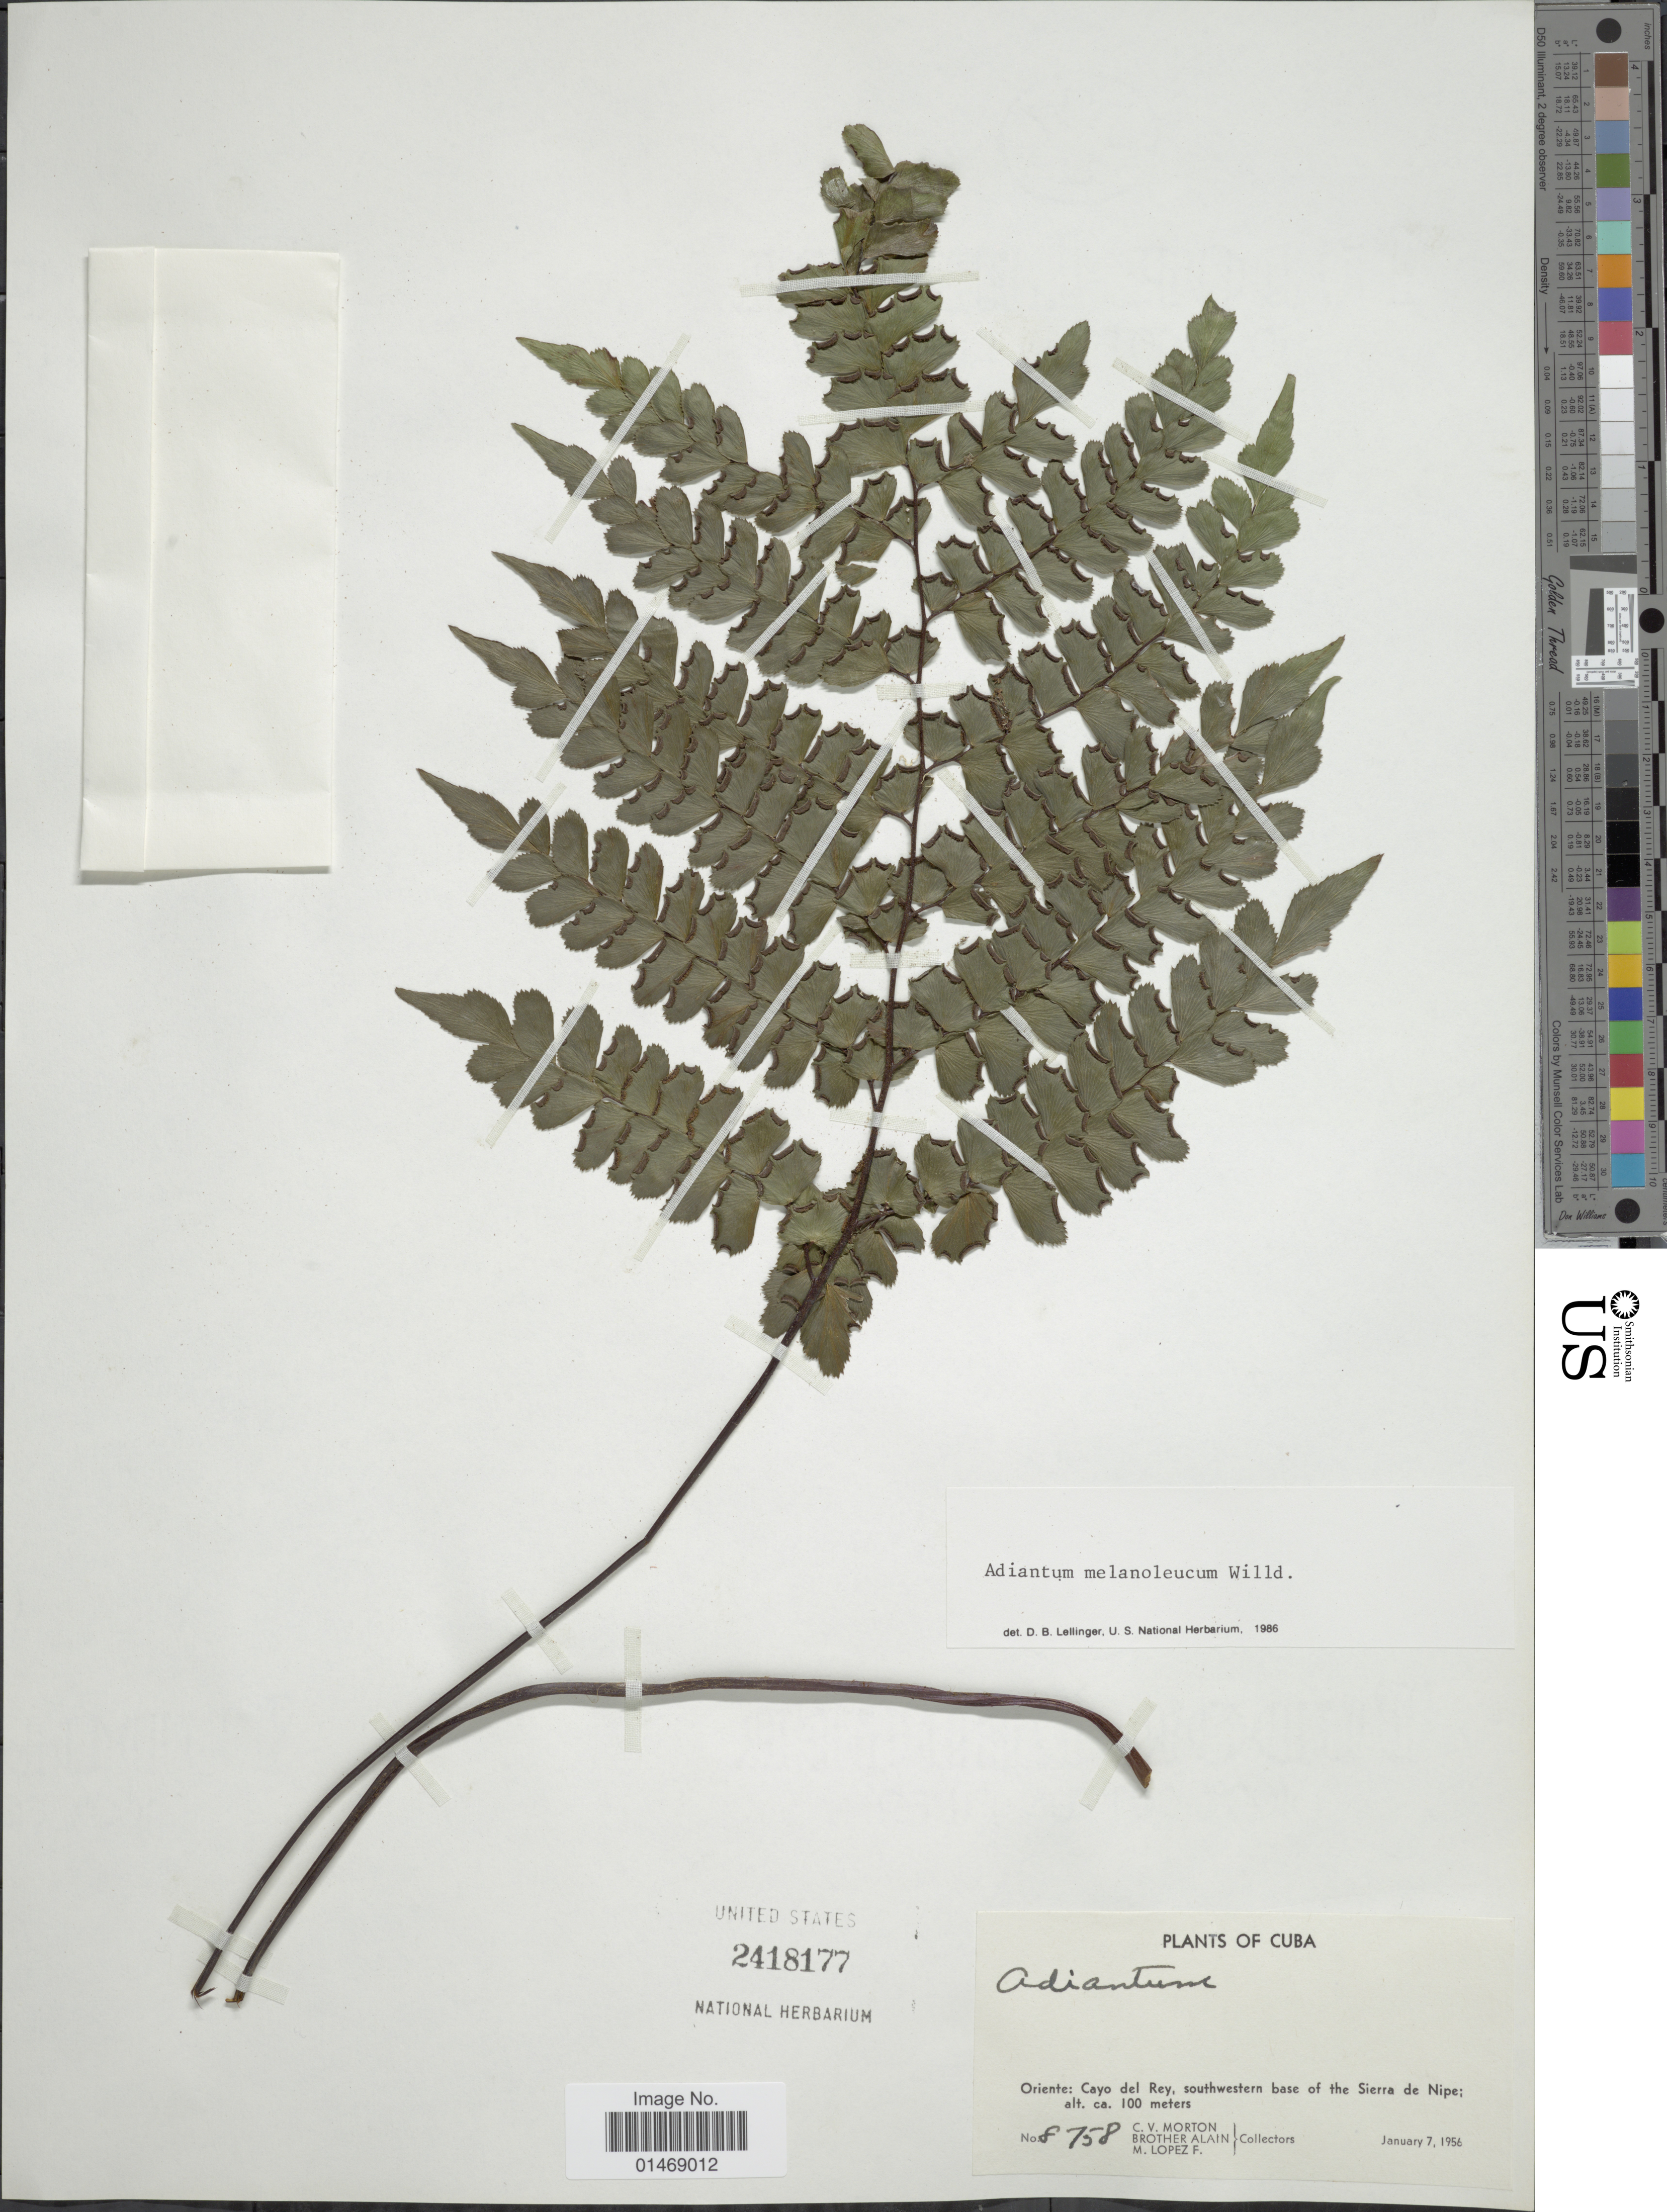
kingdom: Plantae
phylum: Tracheophyta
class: Polypodiopsida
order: Polypodiales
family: Pteridaceae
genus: Adiantum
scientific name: Adiantum melanoleucum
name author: Willd.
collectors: C. V. Morton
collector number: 8758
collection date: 1956-01-07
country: Cuba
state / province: Oriente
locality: Cayo del Rey, southwestern base of the Sierra de Nipe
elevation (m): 100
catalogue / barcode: US 2418177